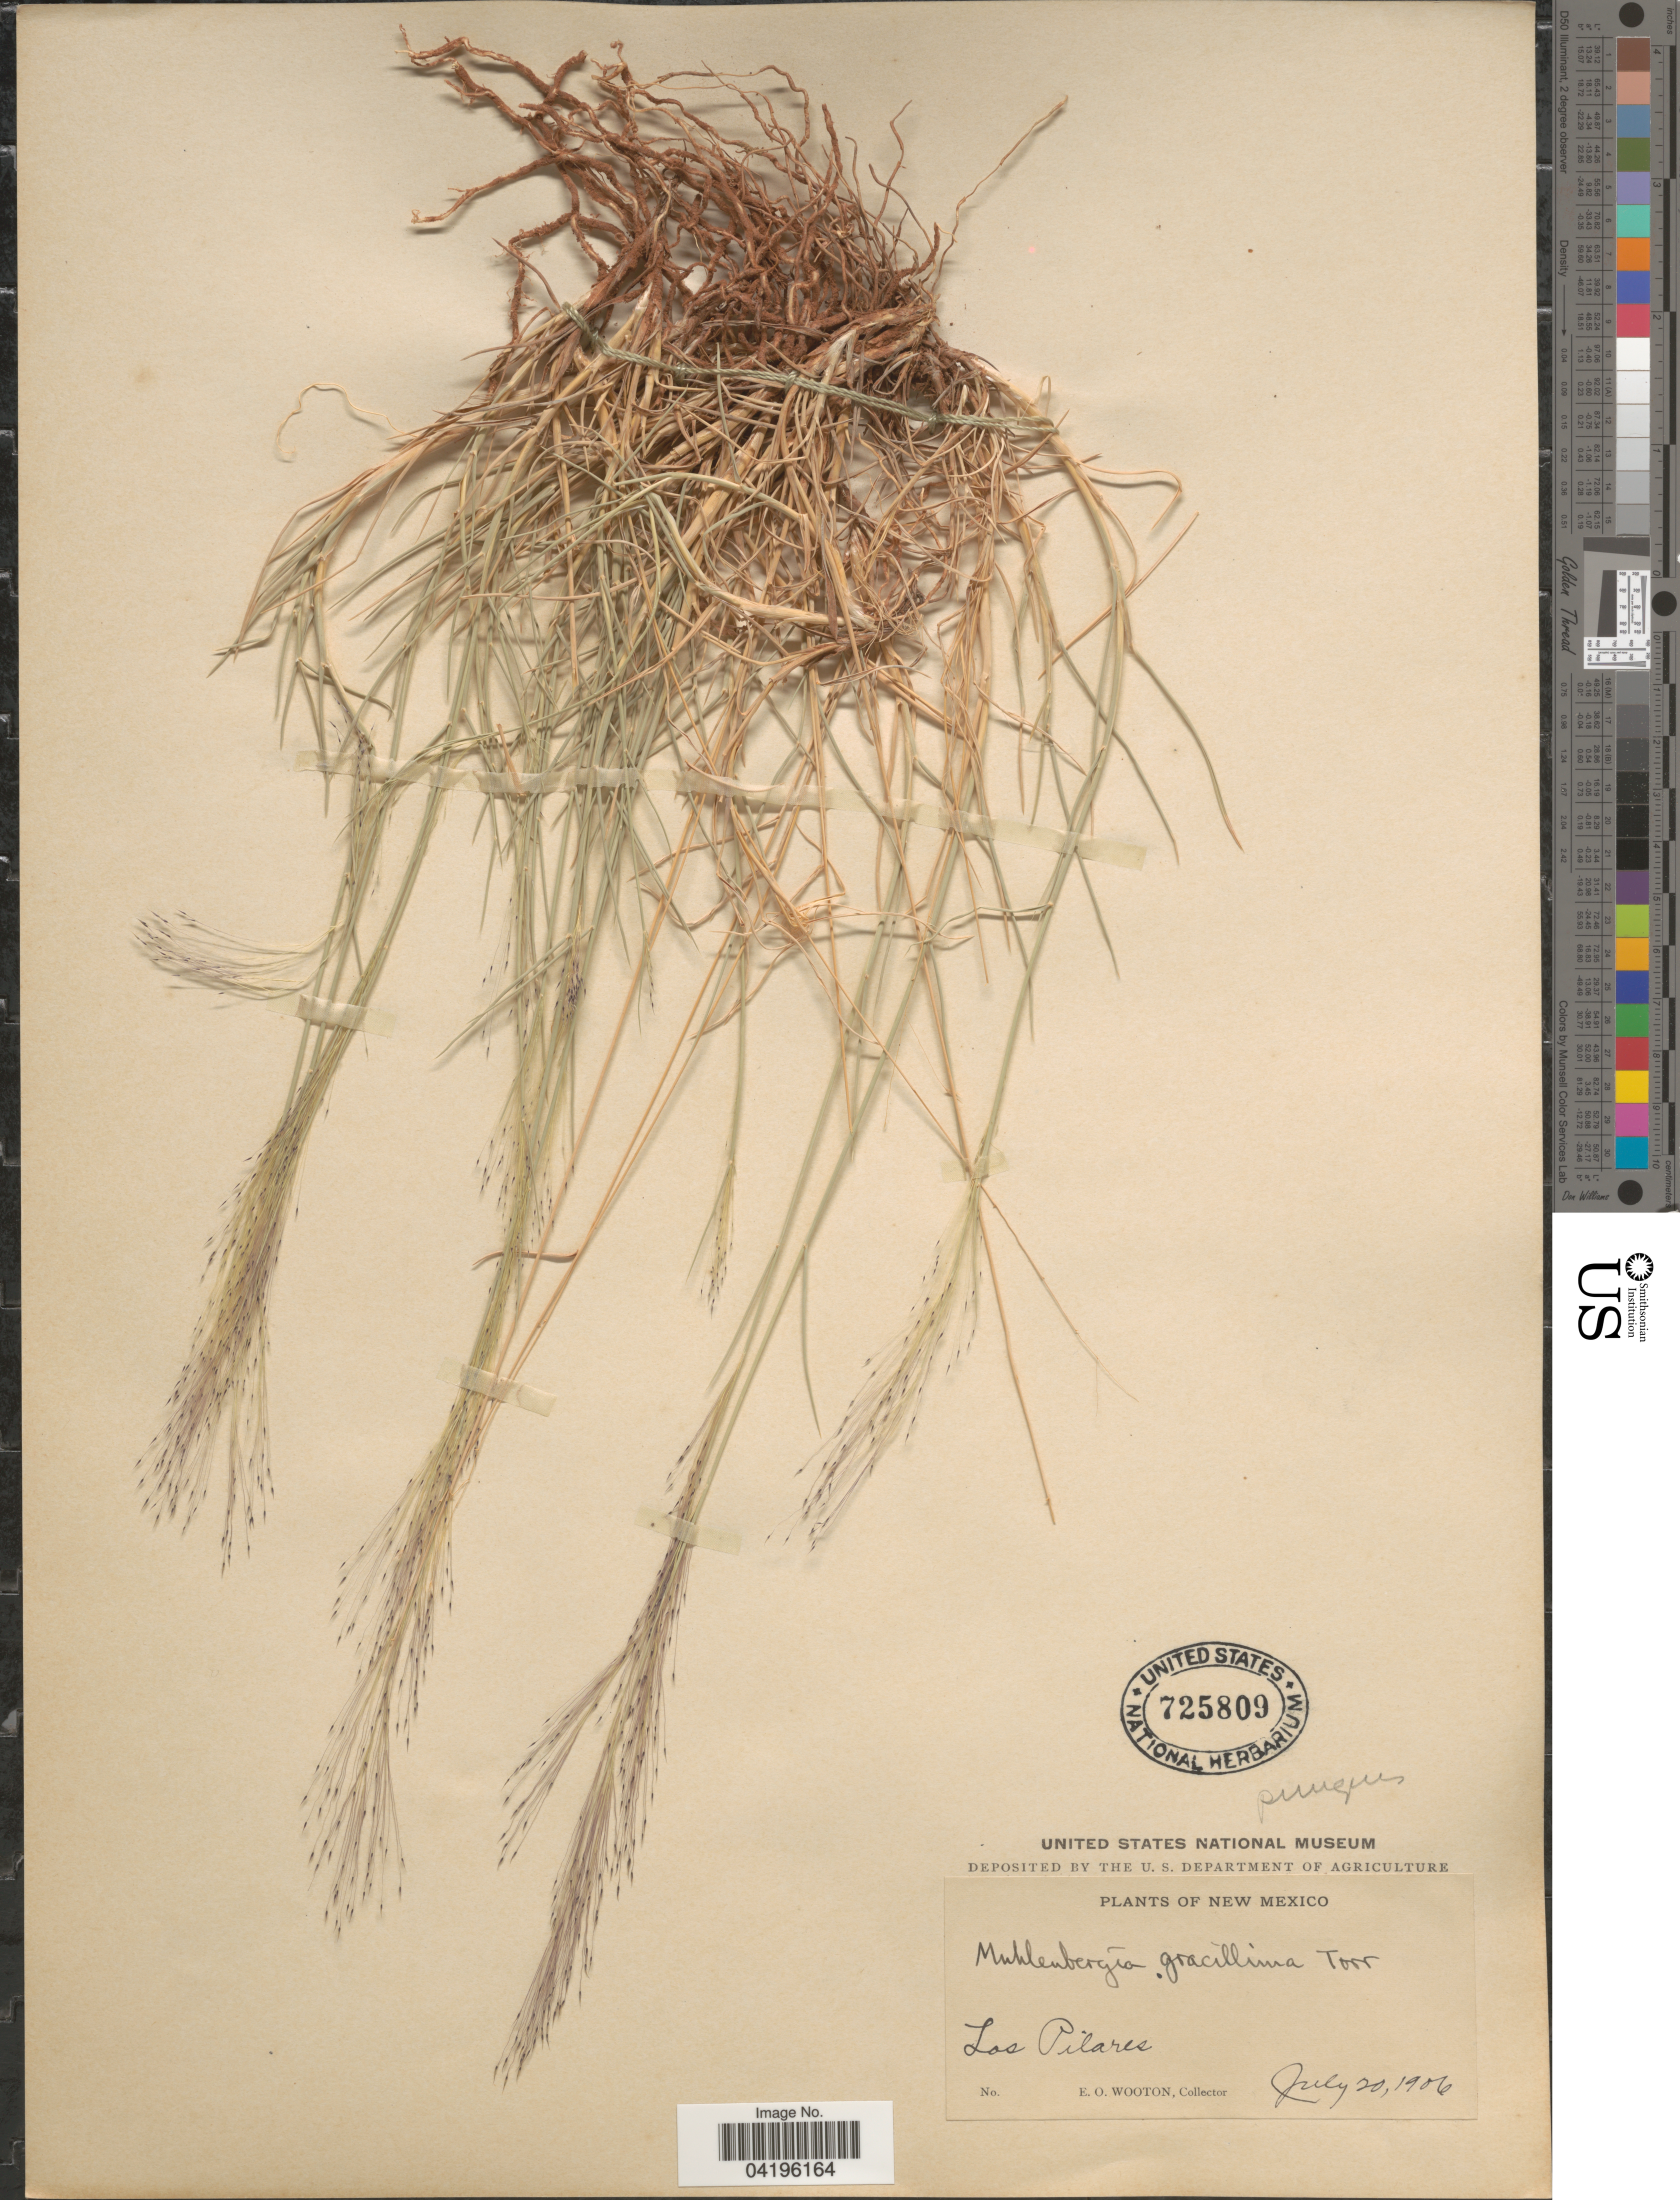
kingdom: Plantae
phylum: Tracheophyta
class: Liliopsida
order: Poales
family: Poaceae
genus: Muhlenbergia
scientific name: Muhlenbergia pungens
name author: Thurb. ex A. Gray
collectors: E. O. Wooton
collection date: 1906-07-20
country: United States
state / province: New Mexico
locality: Los Pilares.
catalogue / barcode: US 725809